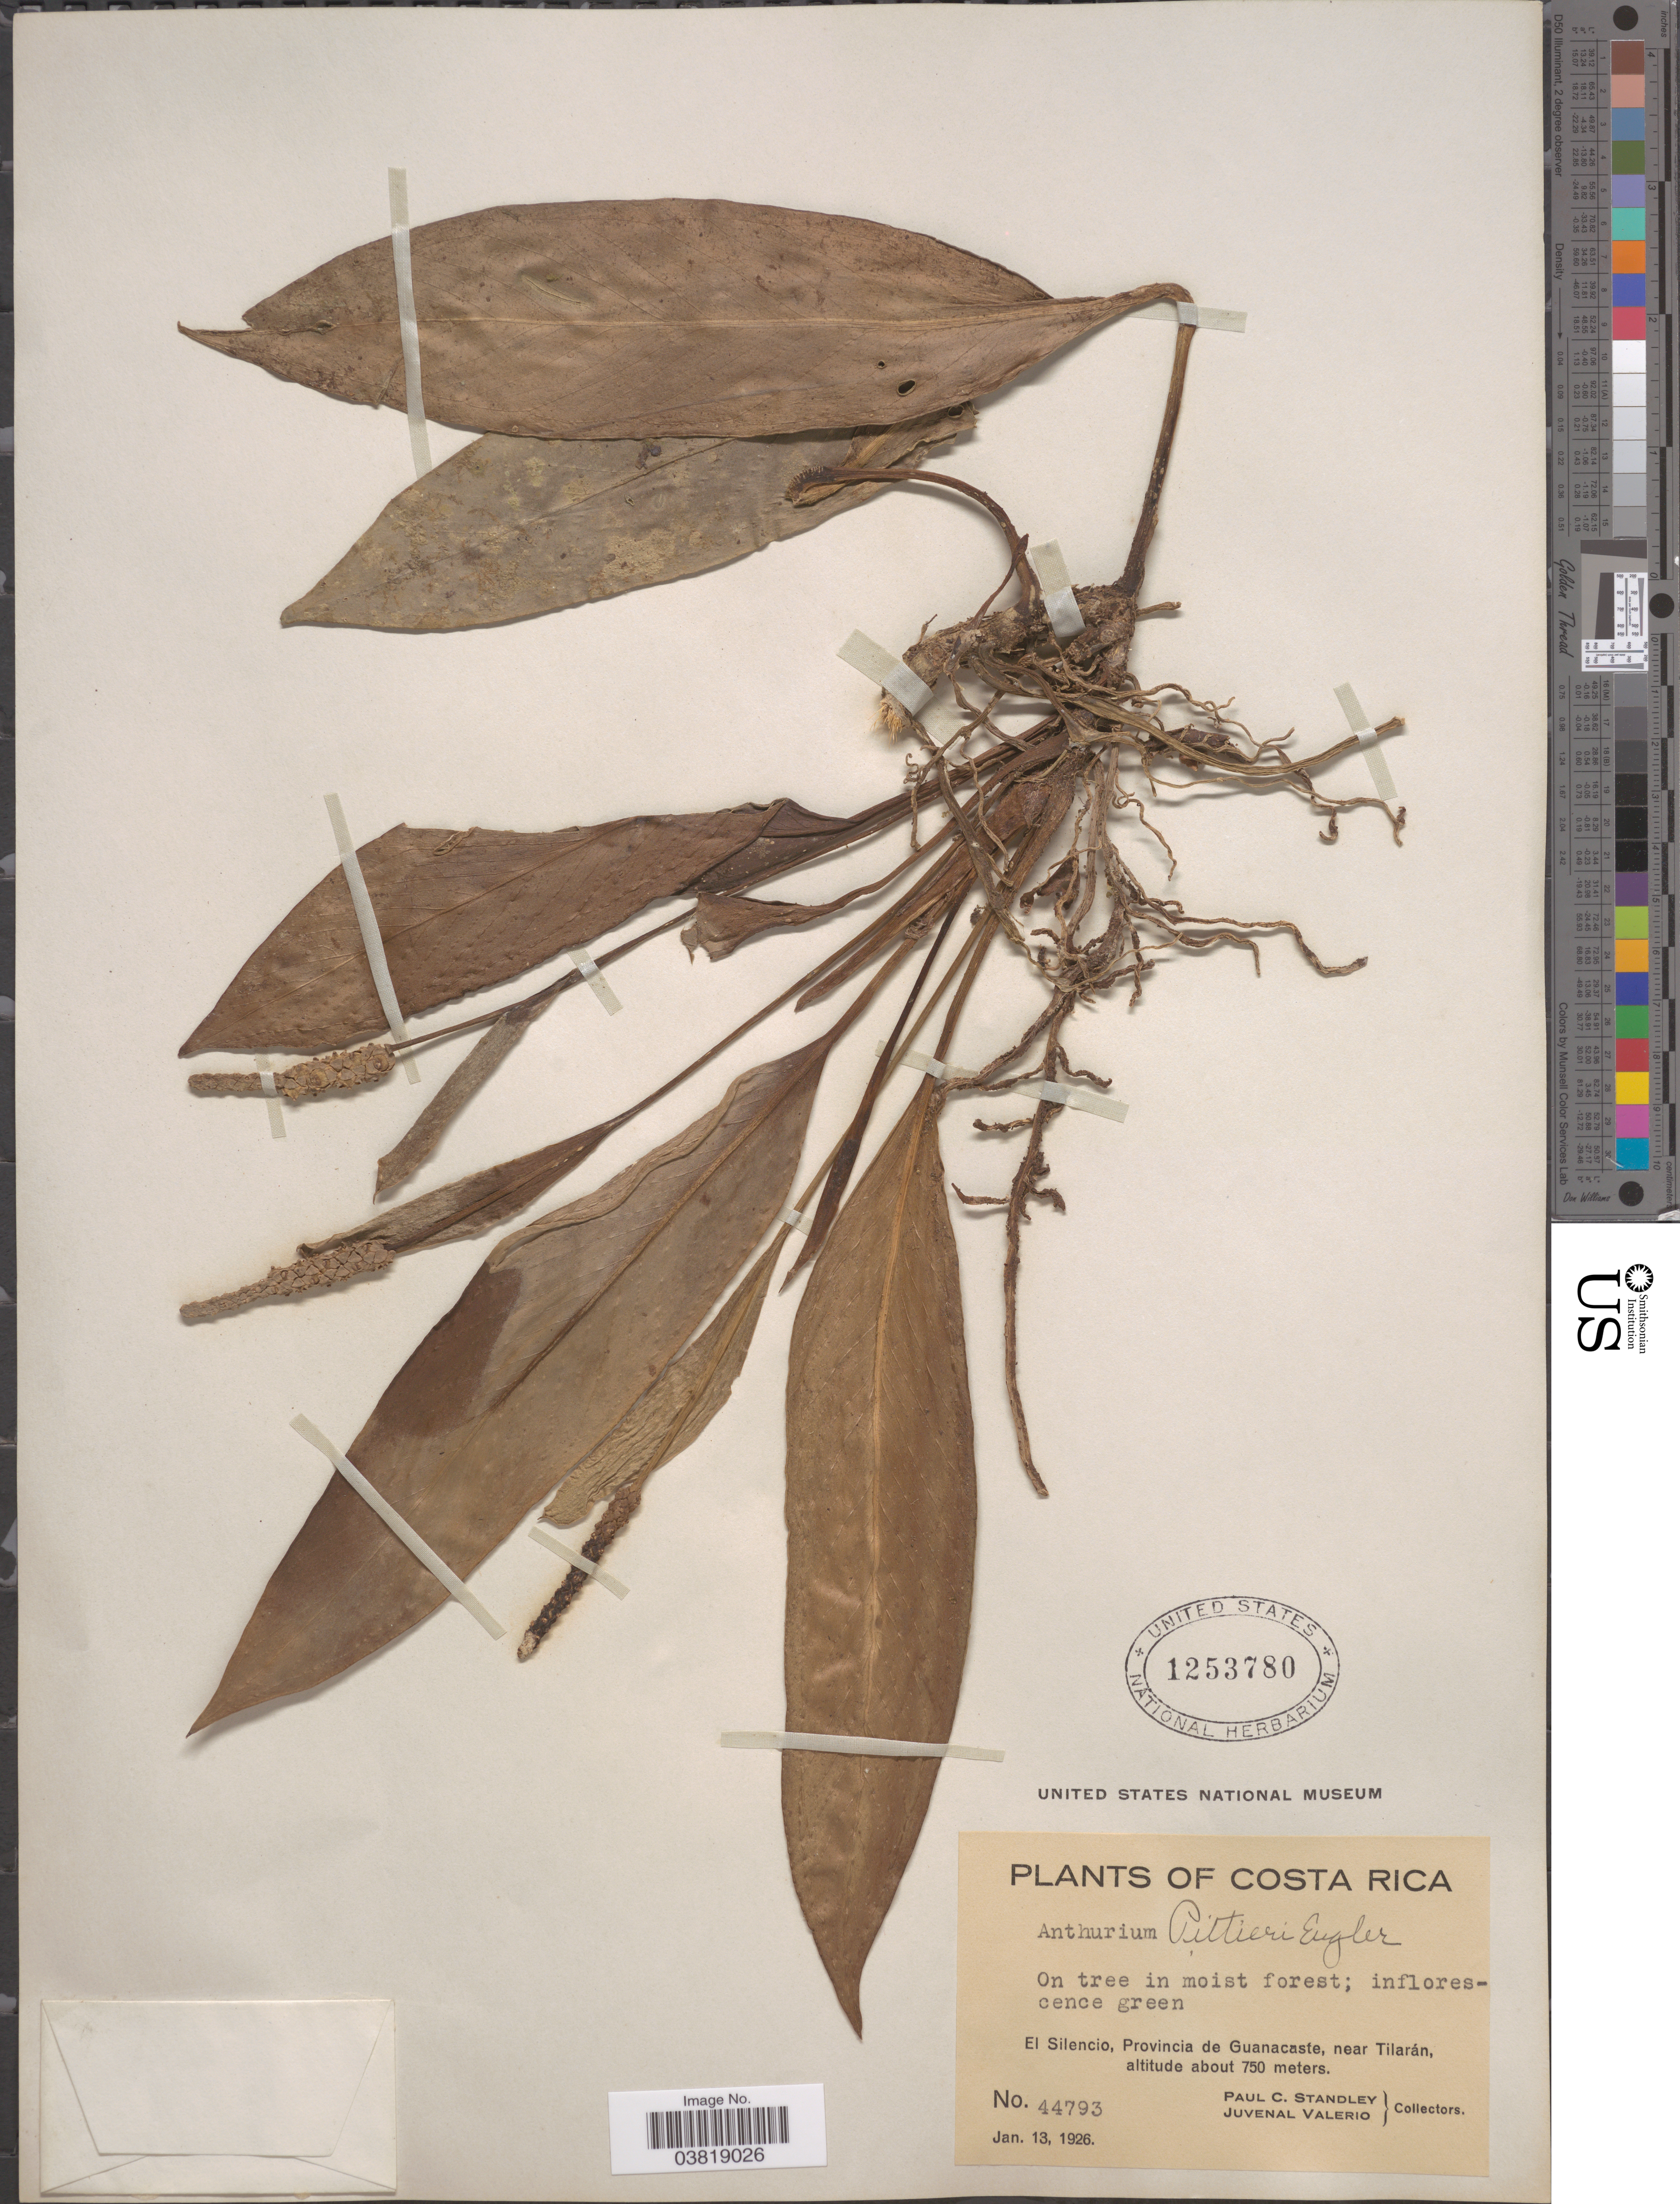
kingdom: Plantae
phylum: Tracheophyta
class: Liliopsida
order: Alismatales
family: Araceae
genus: Anthurium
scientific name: Anthurium pittieri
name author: Engl.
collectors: P. C. Standley & J. Valerio R.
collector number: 44793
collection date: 1926-01-13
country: Costa Rica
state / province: Guanacaste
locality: El Silencio, near Tilarán.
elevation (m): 750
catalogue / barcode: US 1253780